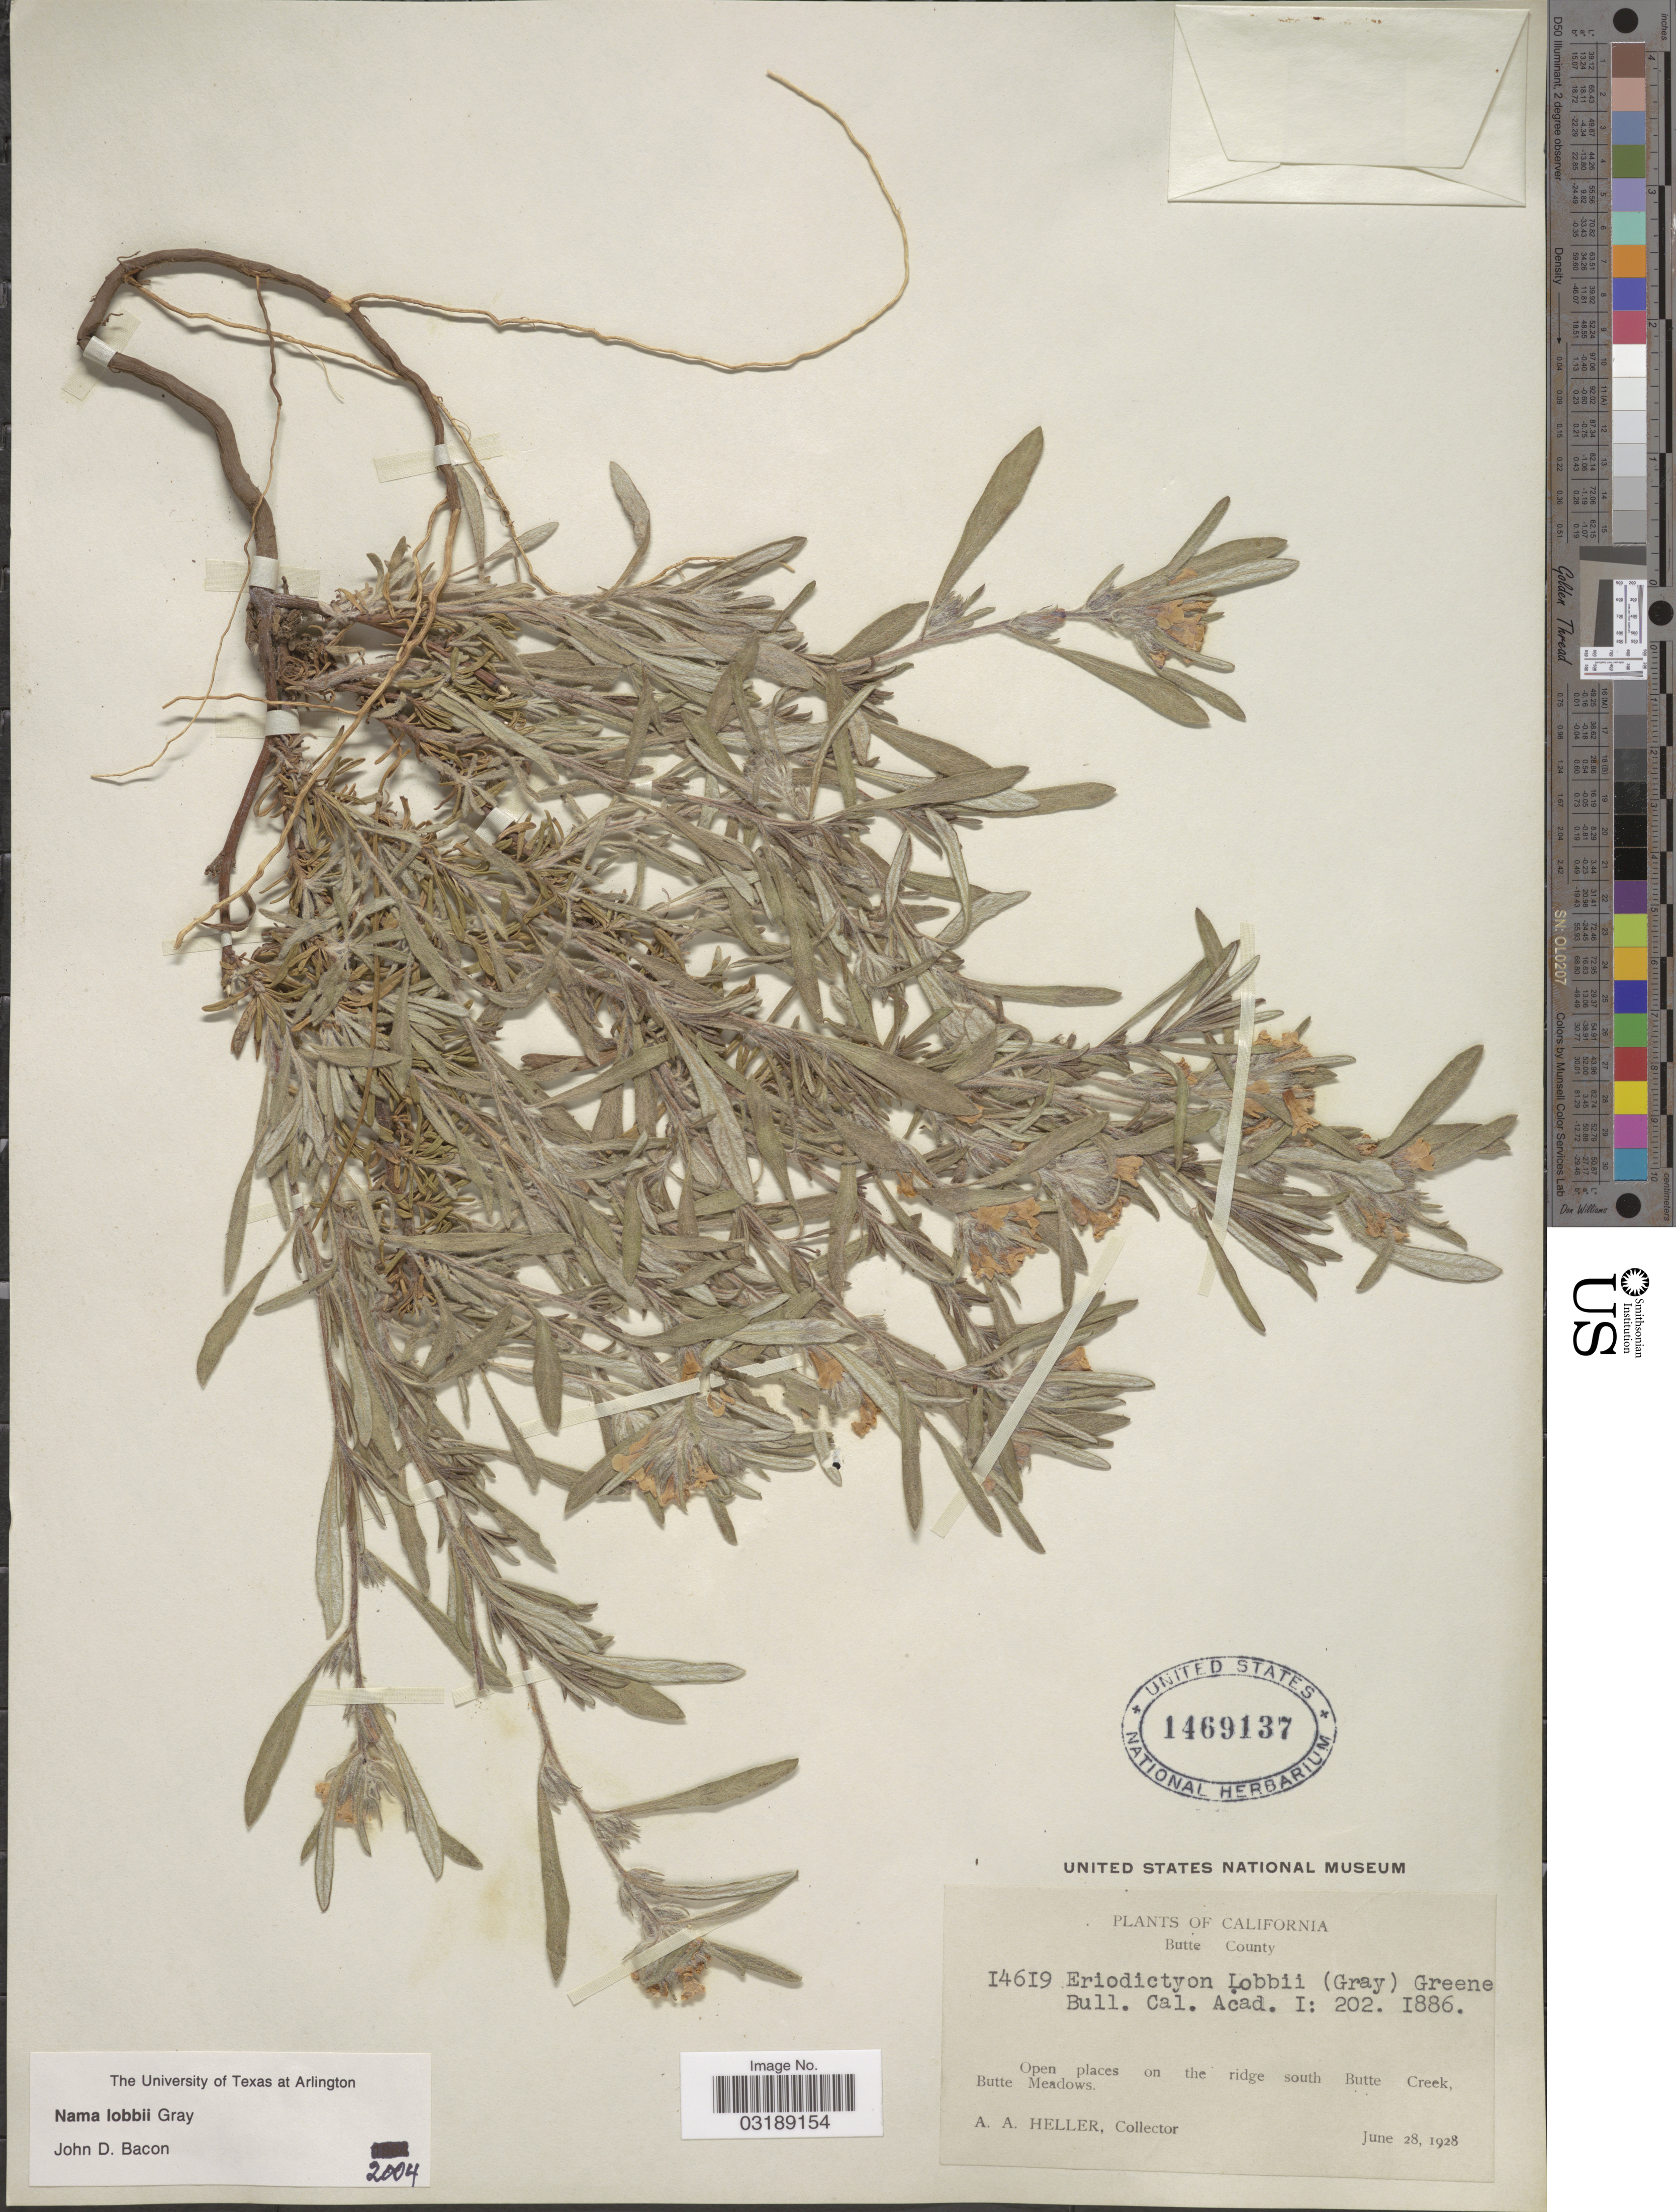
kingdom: Plantae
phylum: Tracheophyta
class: Magnoliopsida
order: Boraginales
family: Namaceae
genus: Nama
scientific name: Nama lobbii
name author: A. Gray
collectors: A. A. Heller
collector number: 14619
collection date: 1928-06-28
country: United States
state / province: California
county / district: Butte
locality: Butte County, Open places on the ridge south Butte Creek, Butte Meadows.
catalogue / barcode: US 1469137